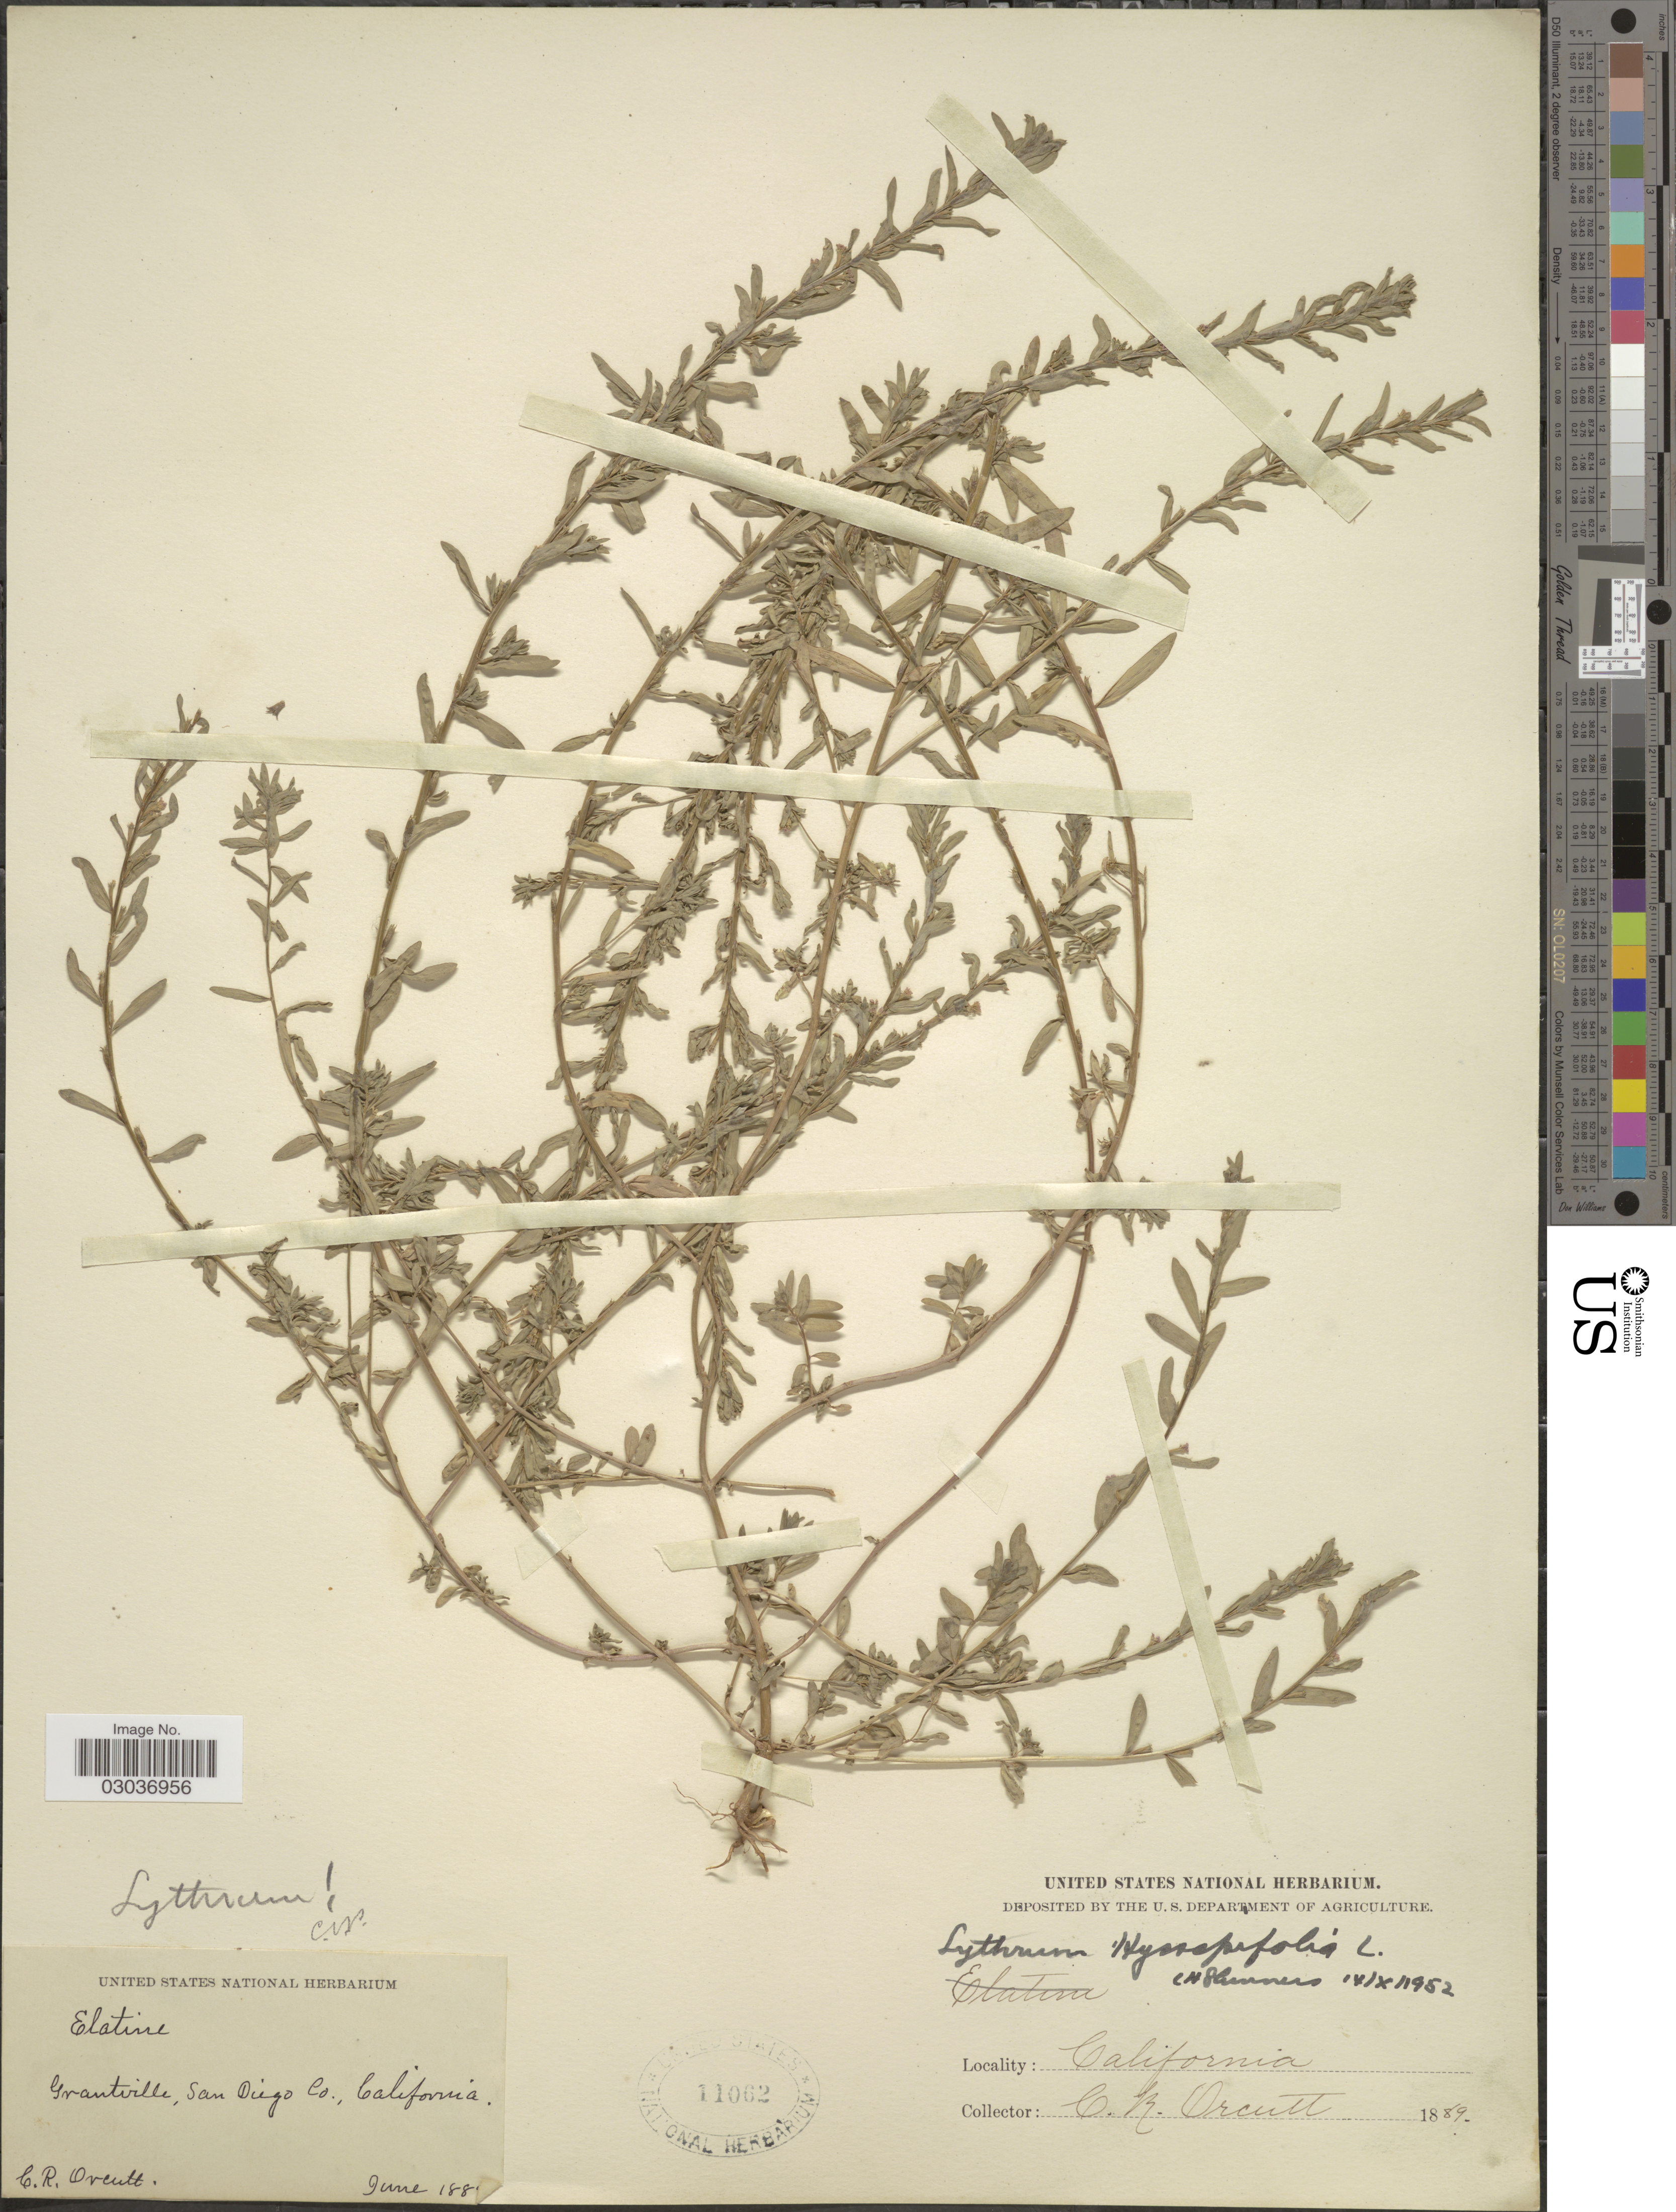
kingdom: Plantae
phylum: Tracheophyta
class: Magnoliopsida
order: Myrtales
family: Lythraceae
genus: Lythrum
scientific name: Lythrum hyssopifolia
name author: L.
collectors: C. R. Orcutt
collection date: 1889-06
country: United States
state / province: California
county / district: San Diego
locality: Grantville, San Diego Co.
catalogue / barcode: US 11062